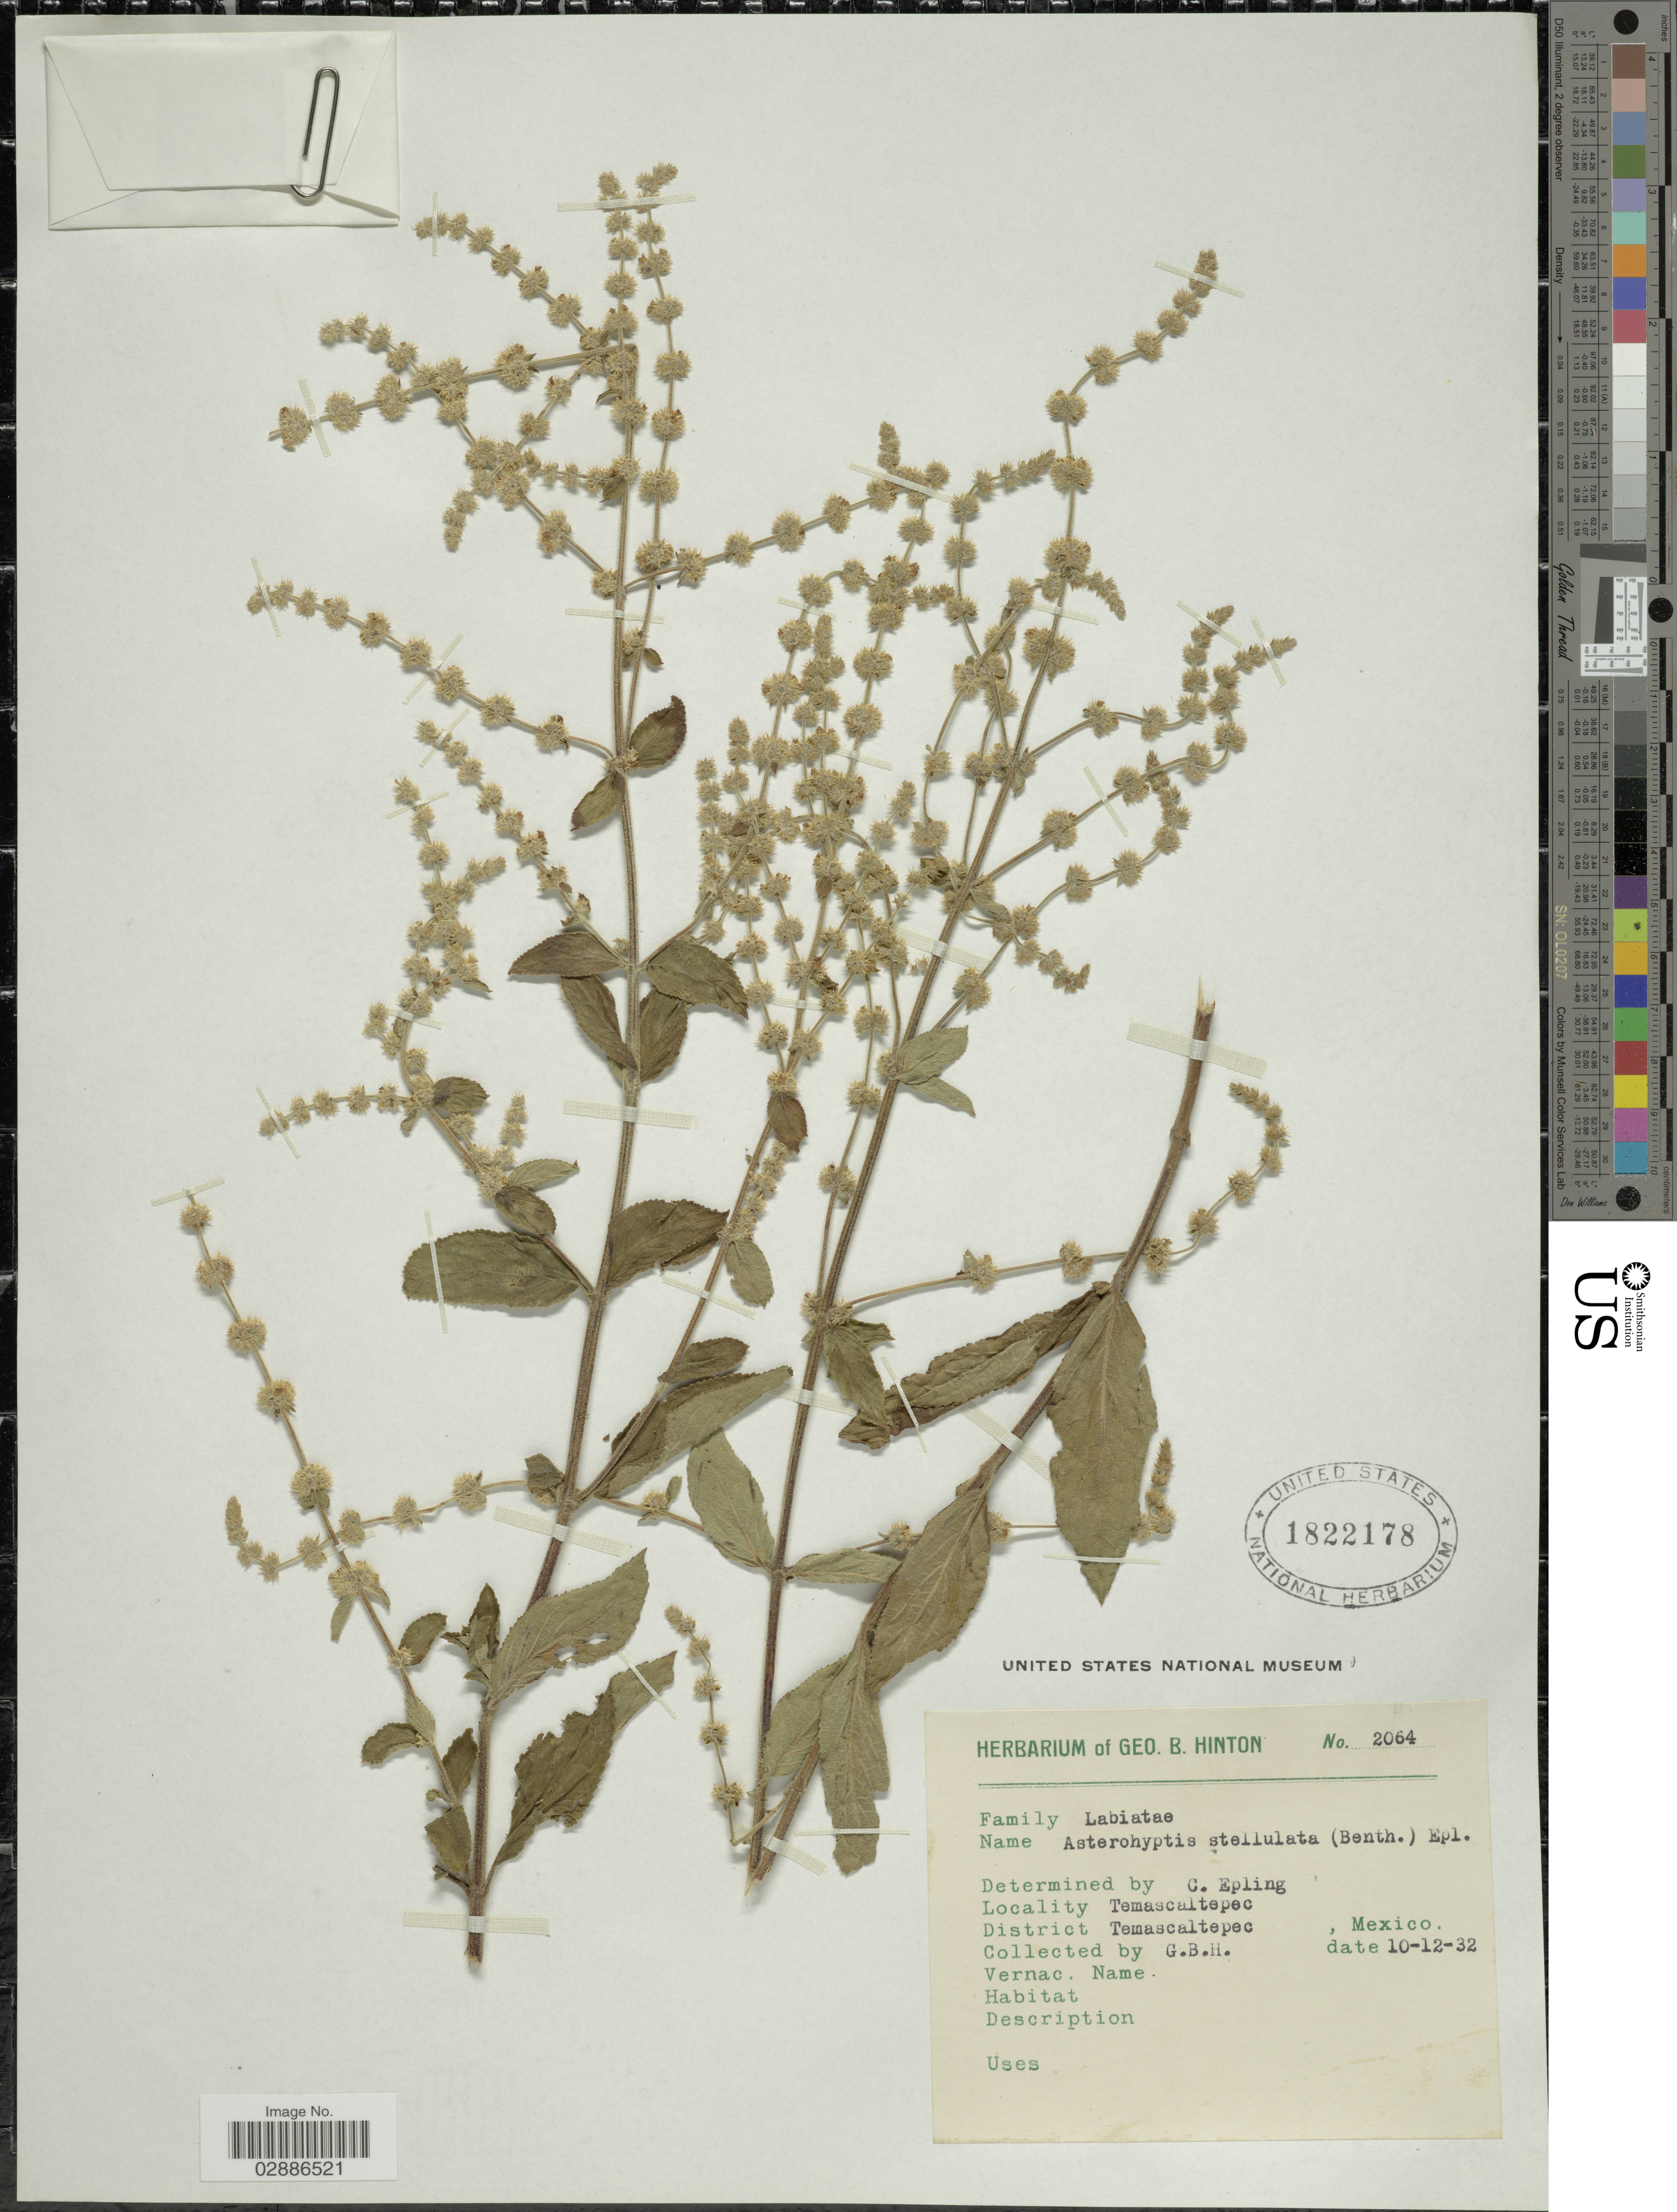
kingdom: Plantae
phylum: Tracheophyta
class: Magnoliopsida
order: Lamiales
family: Lamiaceae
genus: Asterohyptis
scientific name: Asterohyptis stellulata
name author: (Benth.) Epling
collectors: G. B. Hinton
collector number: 2064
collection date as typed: Transcribed d/m/y: 10/12/32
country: Mexico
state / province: México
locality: Temascaltepec, District Temascaltepec.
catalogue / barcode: US 1822178